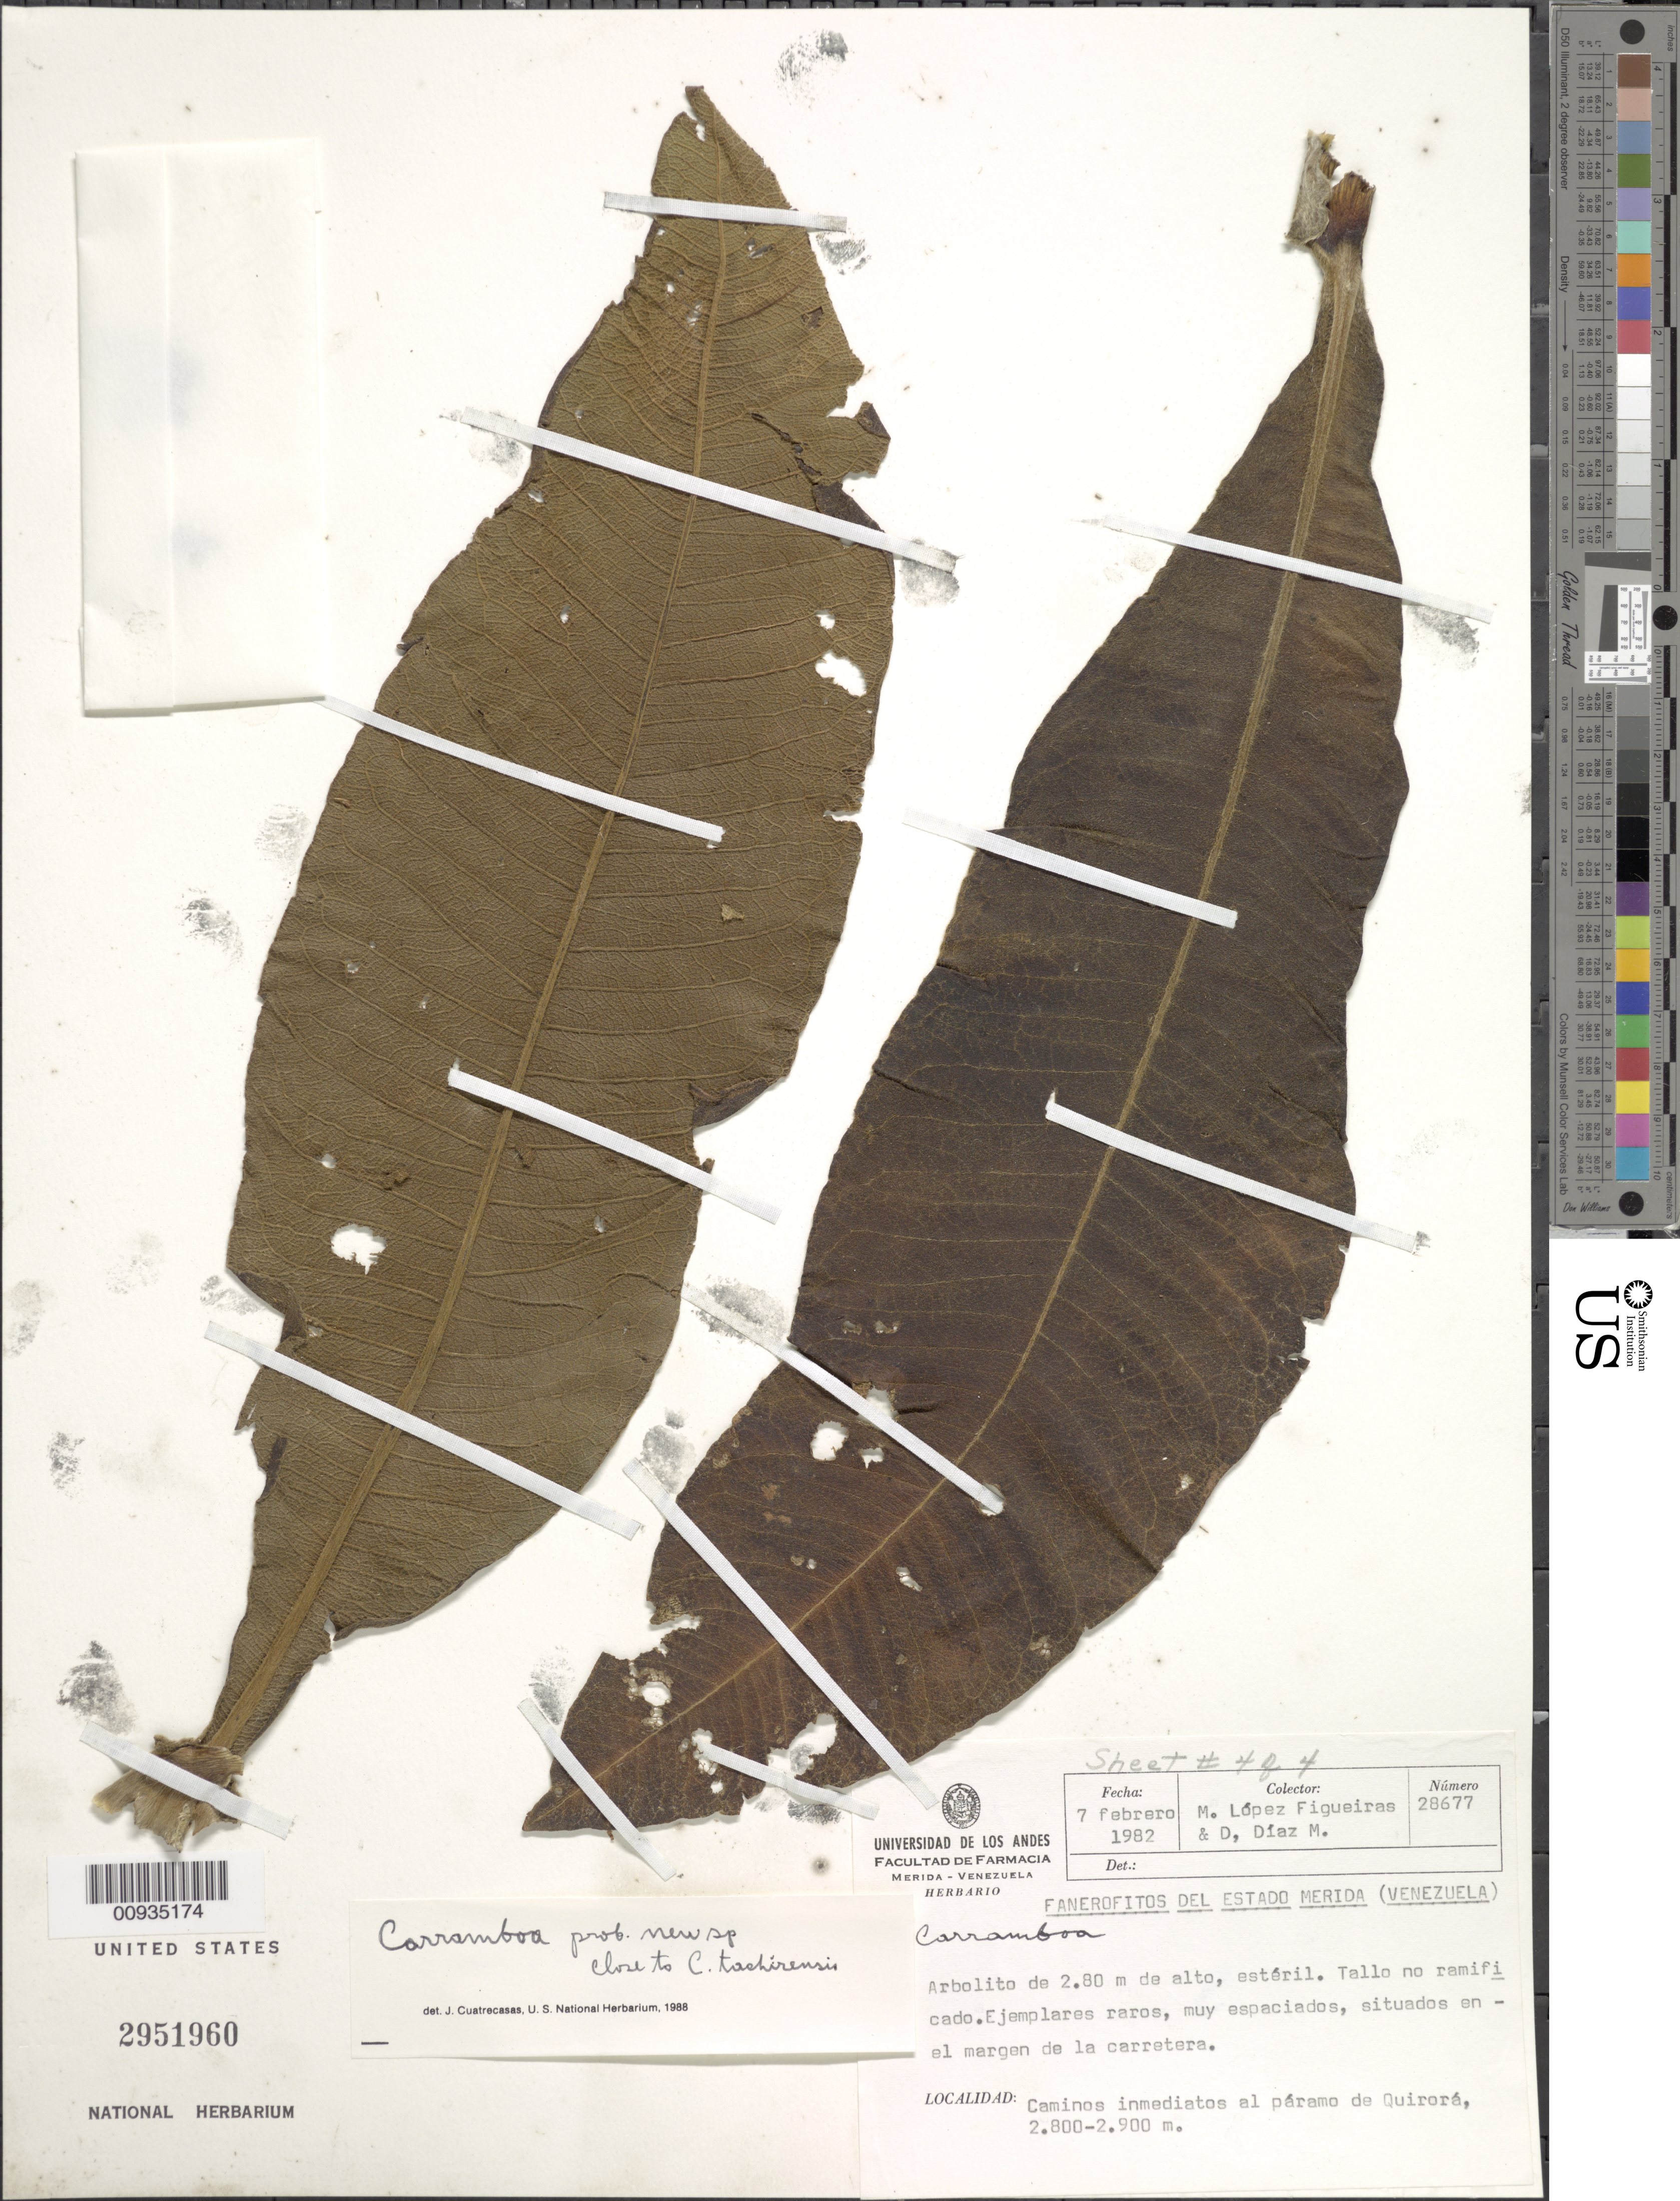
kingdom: Plantae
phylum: Tracheophyta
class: Magnoliopsida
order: Asterales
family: Asteraceae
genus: Carramboa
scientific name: Carramboa sp.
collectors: M. López Figueiras & D. Díaz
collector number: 28677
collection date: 1982-02-07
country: Venezuela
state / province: Mérida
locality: Caminos inmediatos al paramo de Quirera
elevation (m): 2800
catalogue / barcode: US 2951960